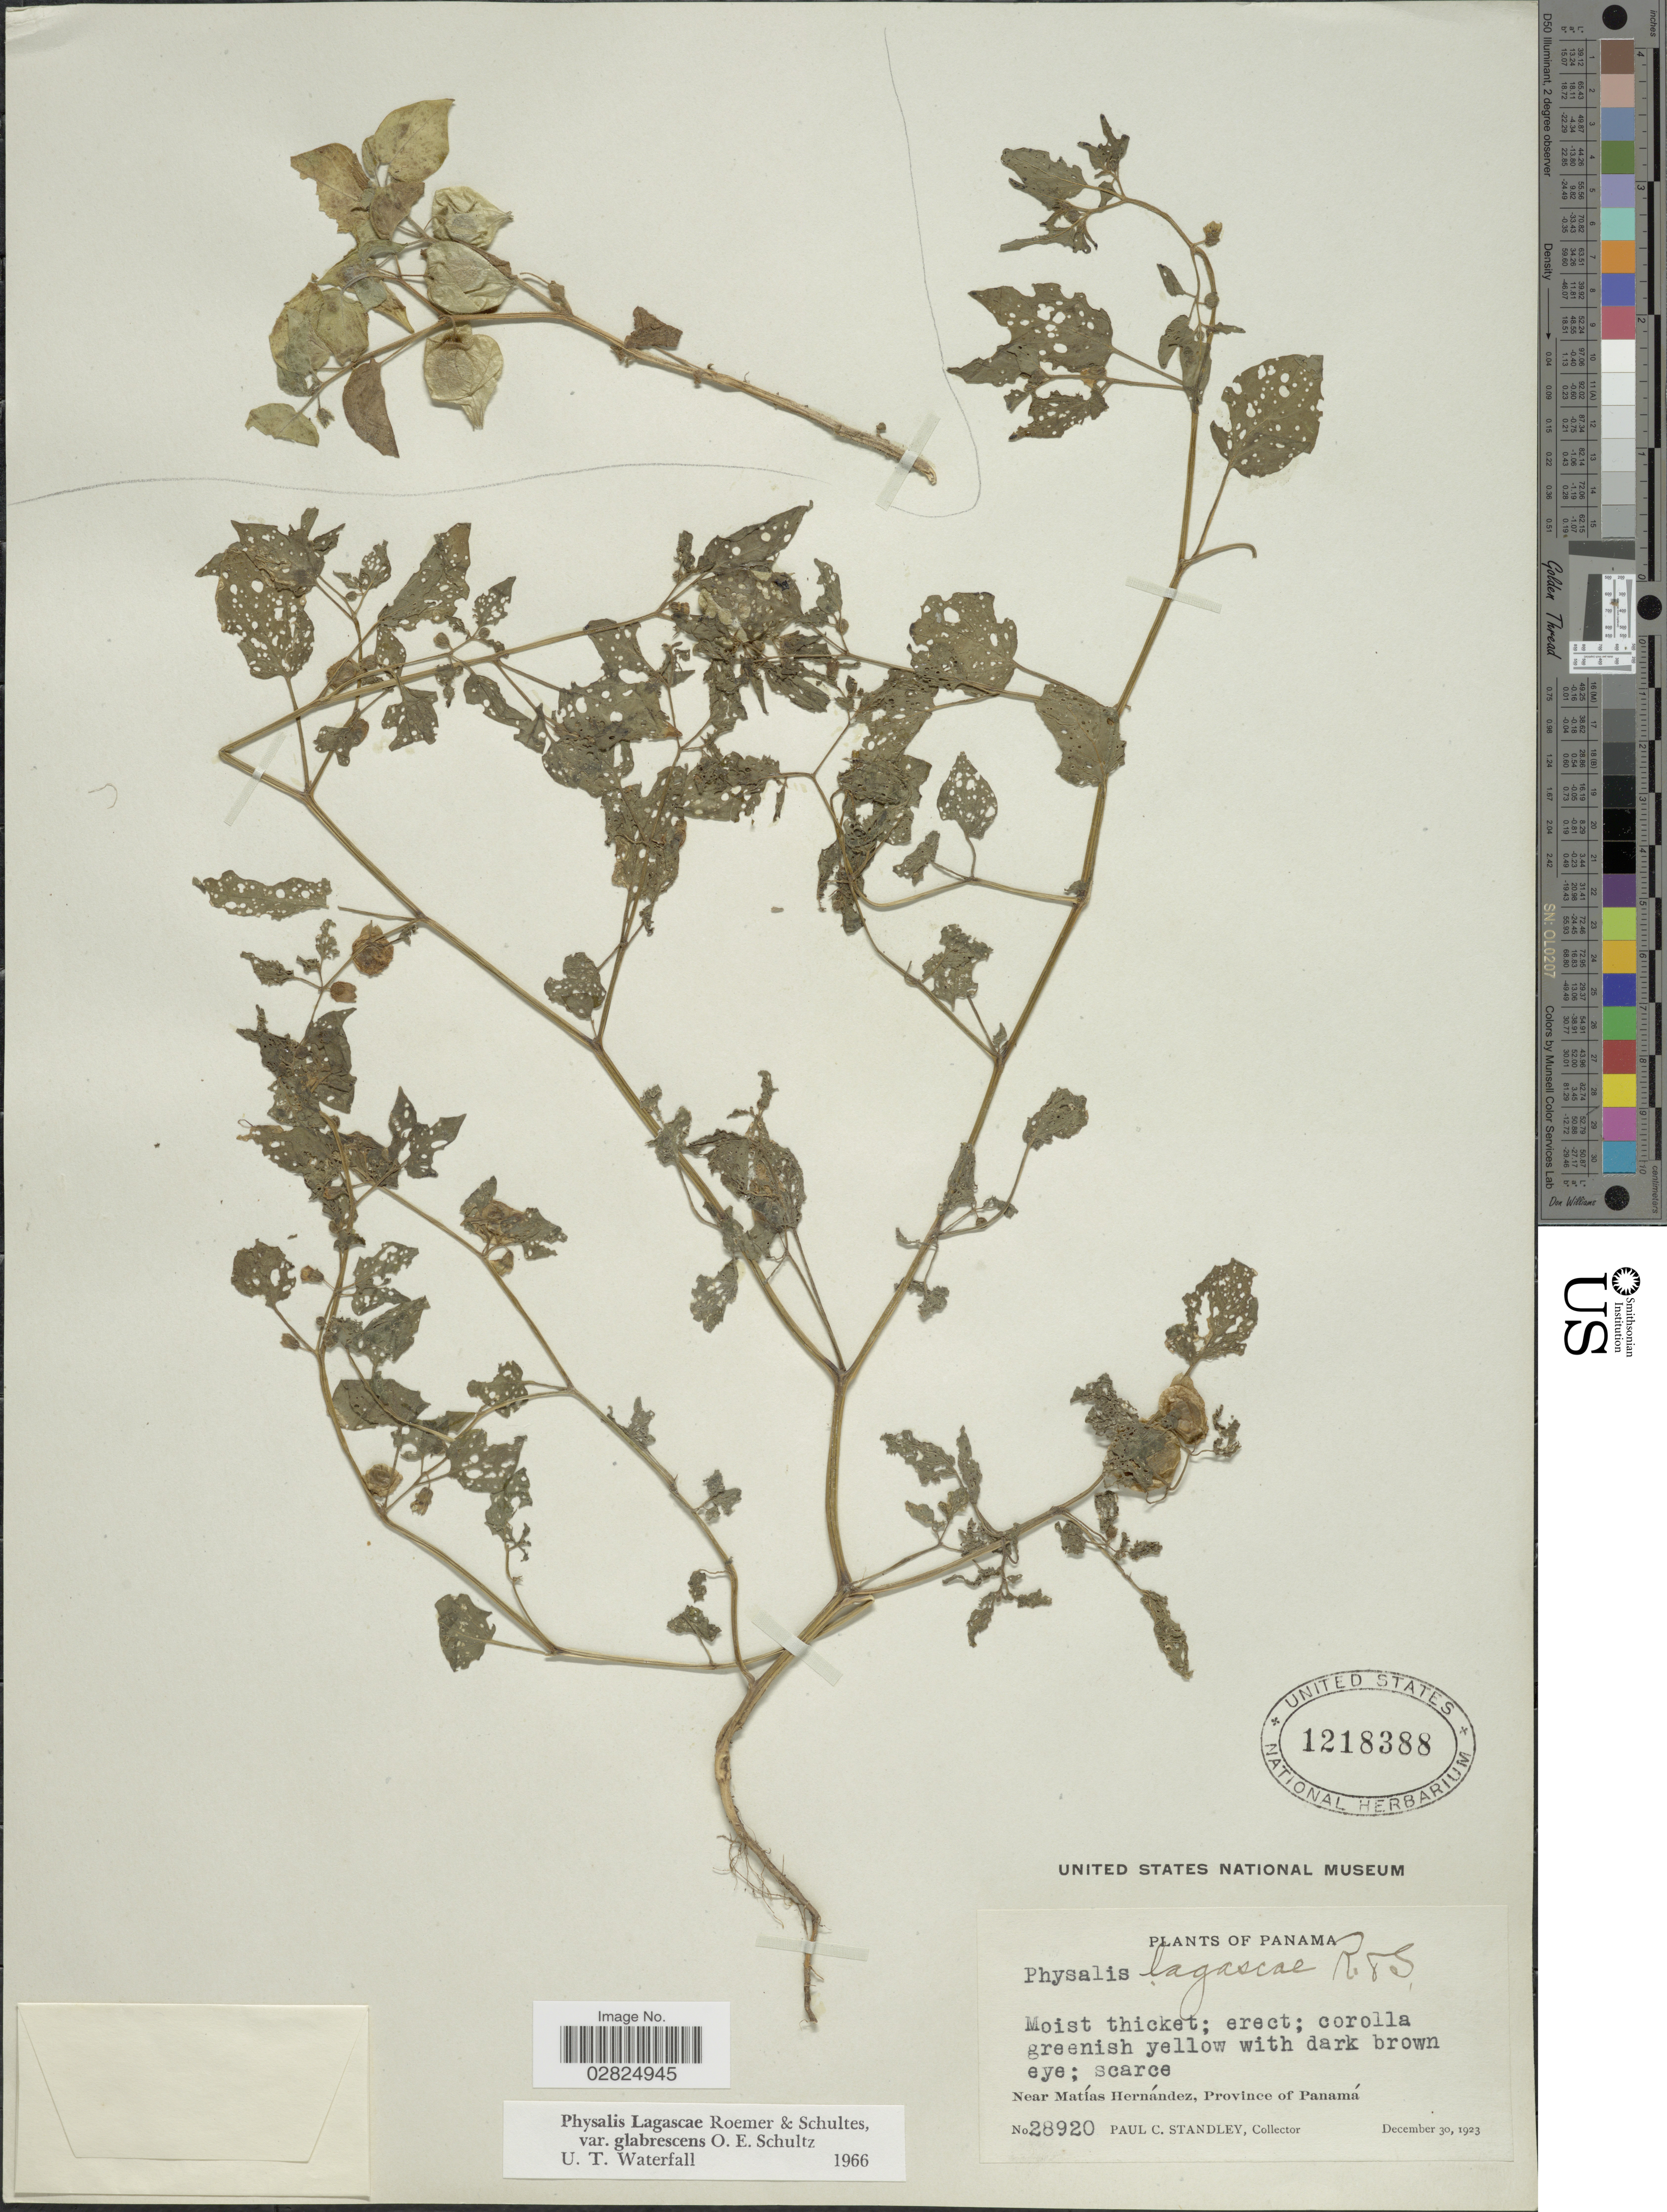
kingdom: Plantae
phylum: Tracheophyta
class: Magnoliopsida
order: Solanales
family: Solanaceae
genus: Physalis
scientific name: Physalis lagascae var. glabrescens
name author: O.E. Schulz in Urb.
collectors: P. C. Standley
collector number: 28920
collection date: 1923-12-30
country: Panama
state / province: Panamá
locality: Near matías Hernández.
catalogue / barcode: US 1218388